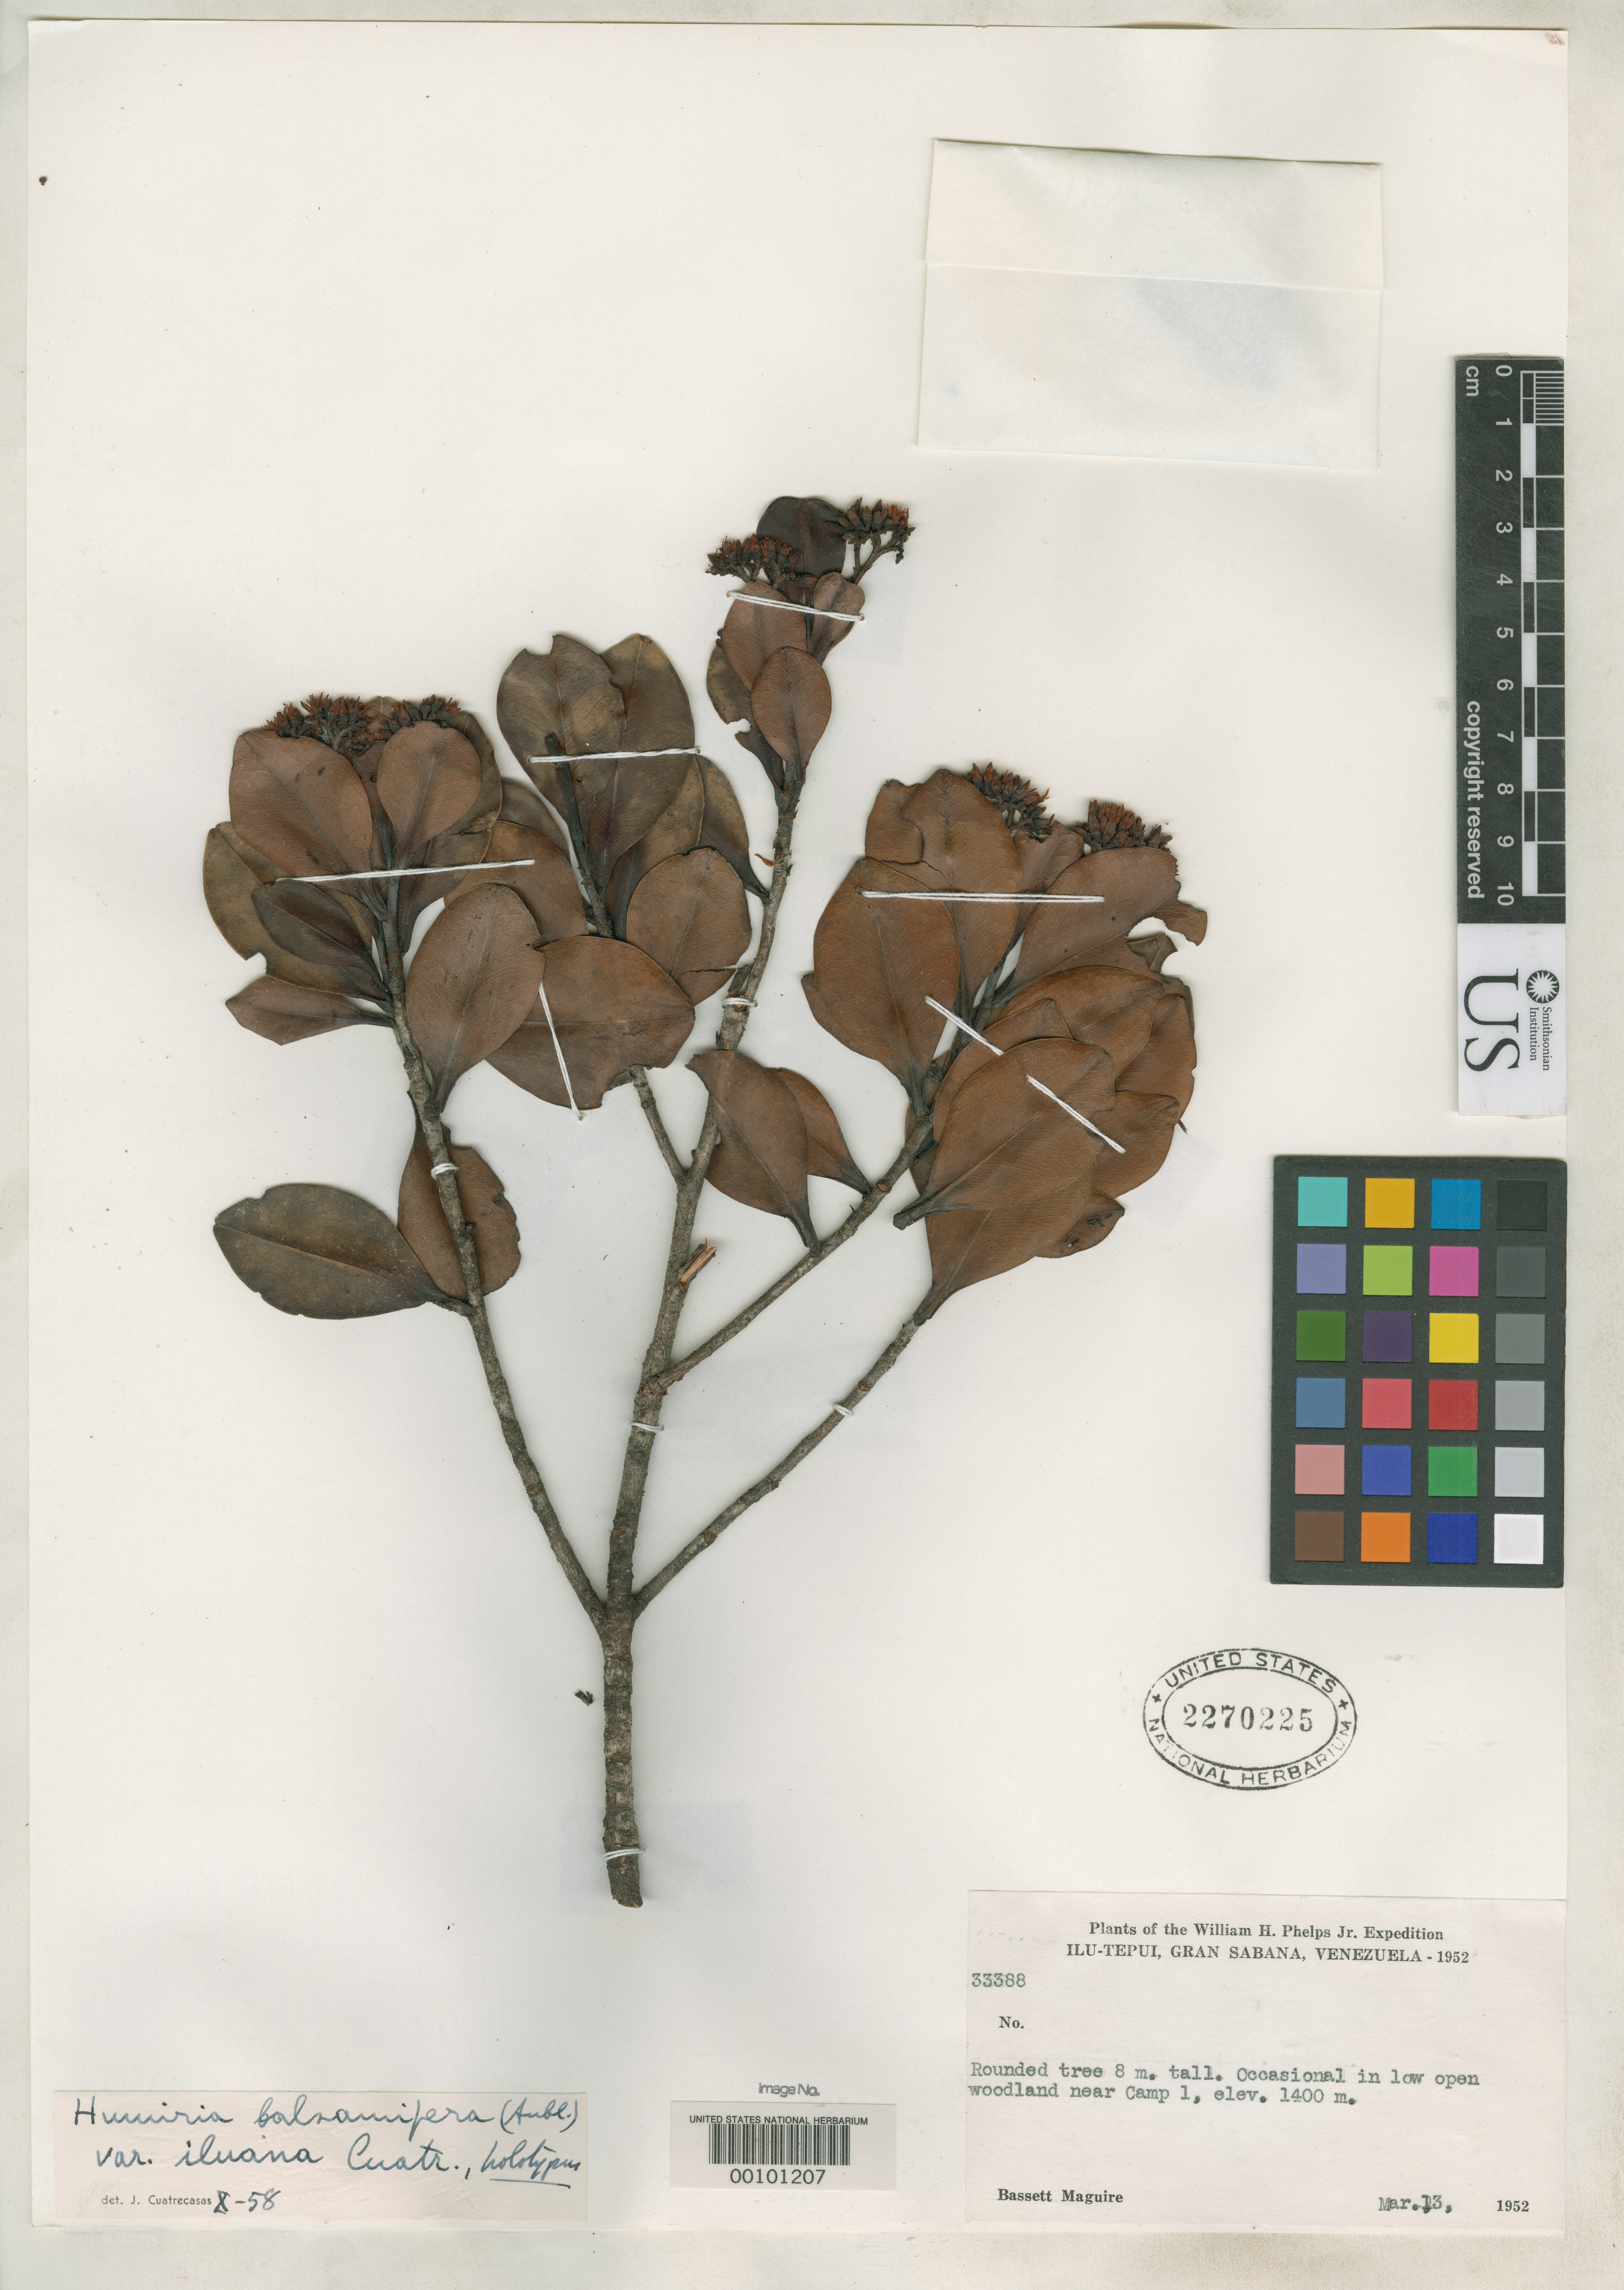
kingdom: Plantae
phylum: Tracheophyta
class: Magnoliopsida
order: Malpighiales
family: Humiriaceae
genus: Humiria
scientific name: Humiria balsamifera var. iluana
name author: Cuatrec.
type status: Holotype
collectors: B. Maguire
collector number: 33388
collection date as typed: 13 Mar 1952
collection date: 1952-03-13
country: Venezuela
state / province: Bolivar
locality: Ilu-tepui, Gran Sabana.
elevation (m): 1400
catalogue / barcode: US 2270225